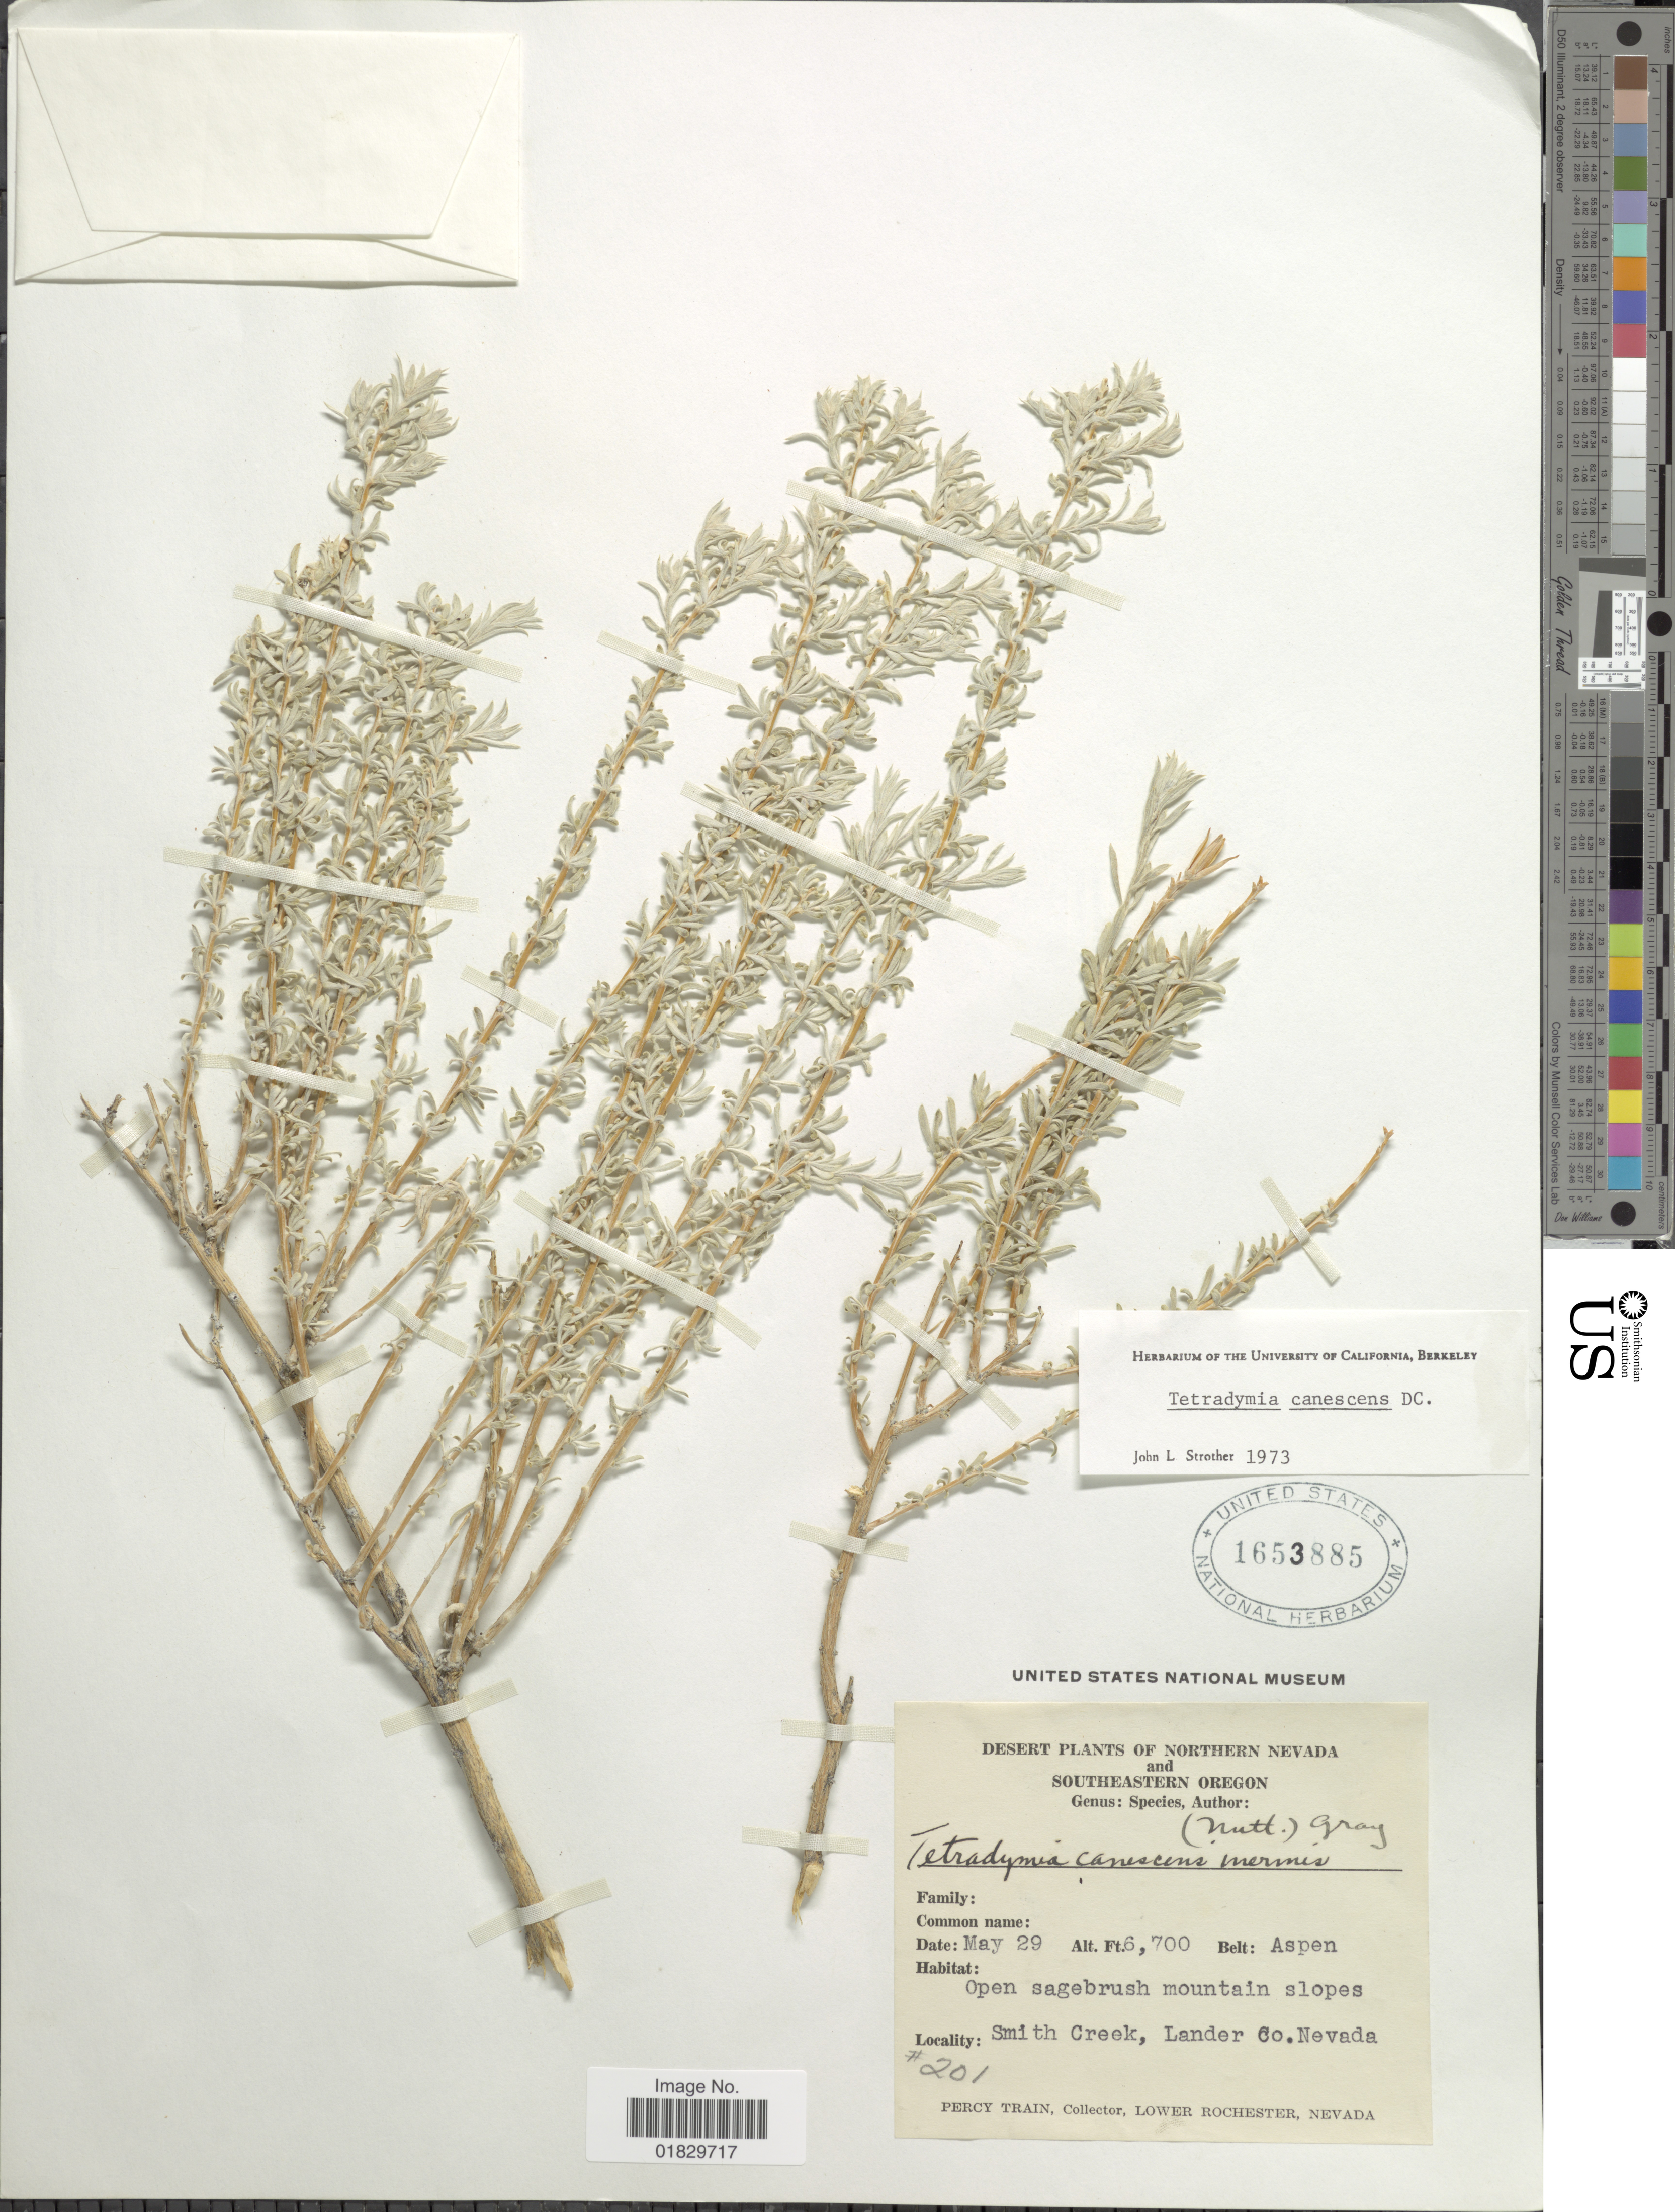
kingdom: Plantae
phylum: Tracheophyta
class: Magnoliopsida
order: Asterales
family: Asteraceae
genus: Tetradymia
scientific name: Tetradymia canescens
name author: DC.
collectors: P. Train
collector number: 201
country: United States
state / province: Nevada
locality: Desert plants of Northern Nevada and Southeastern Oregon. Open sagebrush mountain slopes. Smith Creek, Lander Co. Nevada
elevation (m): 2042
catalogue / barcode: US 1653885